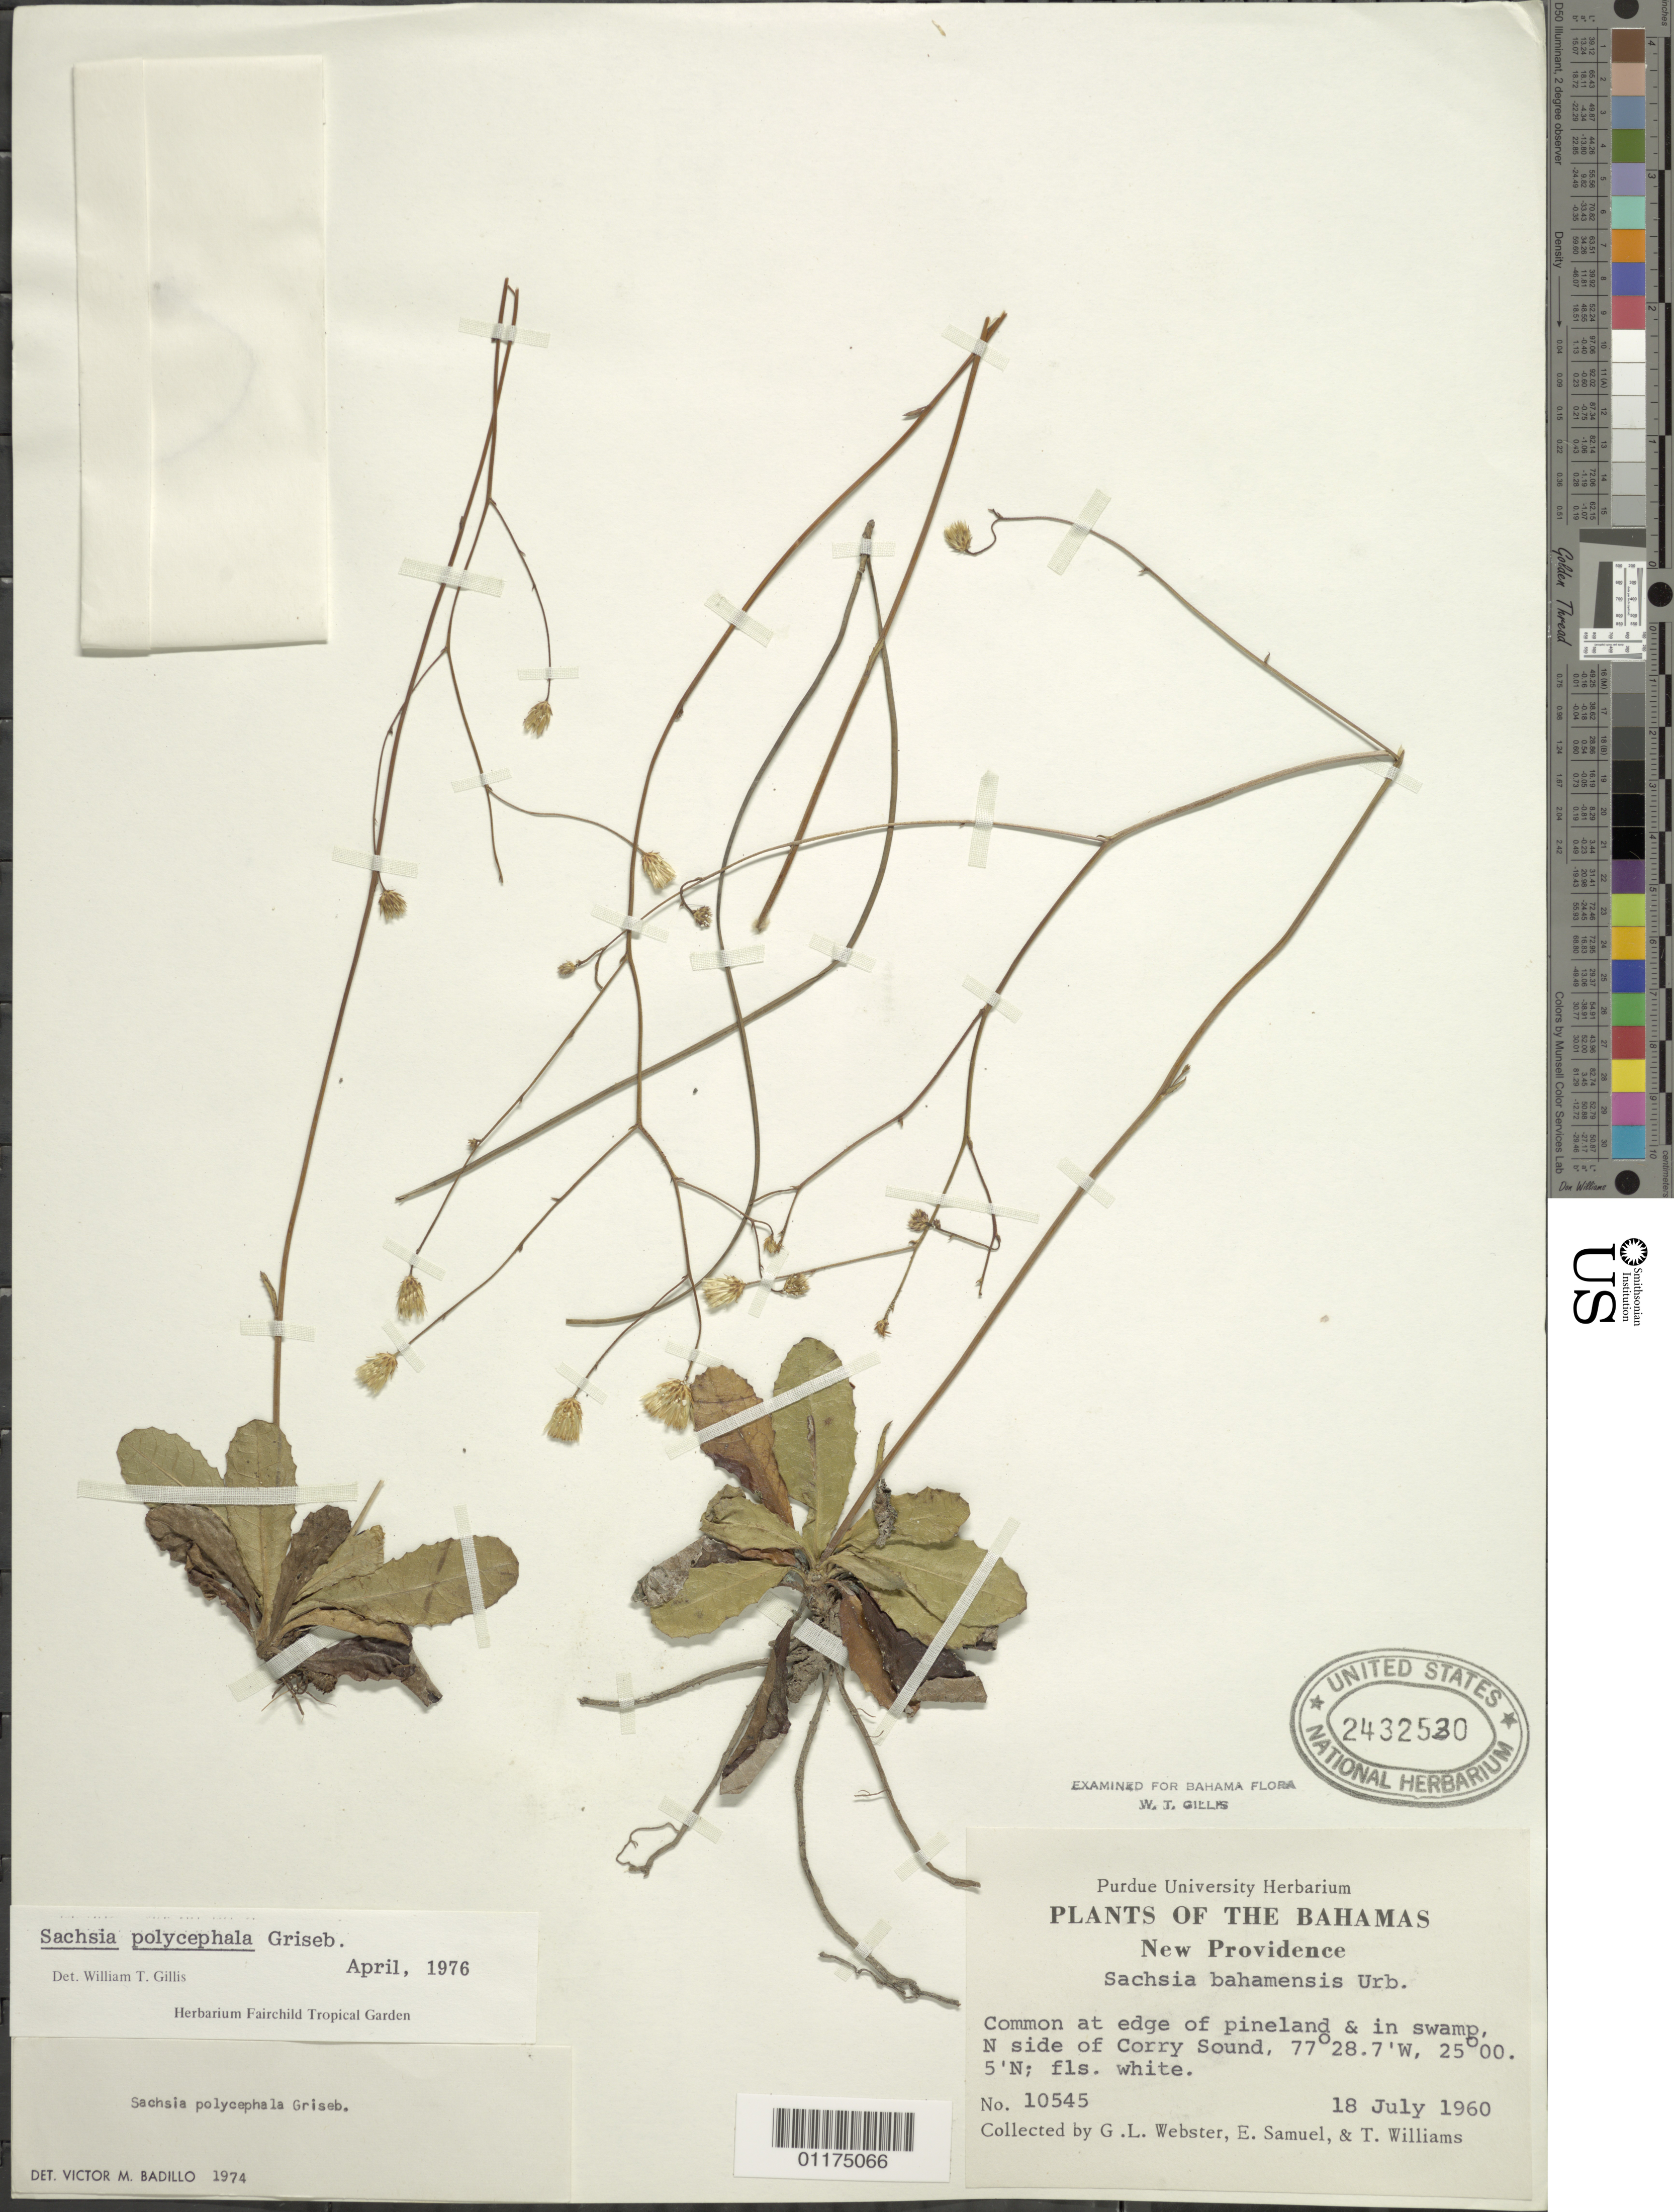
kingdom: Plantae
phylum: Tracheophyta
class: Magnoliopsida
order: Asterales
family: Asteraceae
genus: Sachsia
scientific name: Sachsia polycephala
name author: Griseb.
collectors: G. L. Webster, E. Samuel & T. Williams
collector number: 10545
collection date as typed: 18 Jul 1960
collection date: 1960-07-18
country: Bahamas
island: New Providence I.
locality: N side of Corry Sound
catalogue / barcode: US 2432530